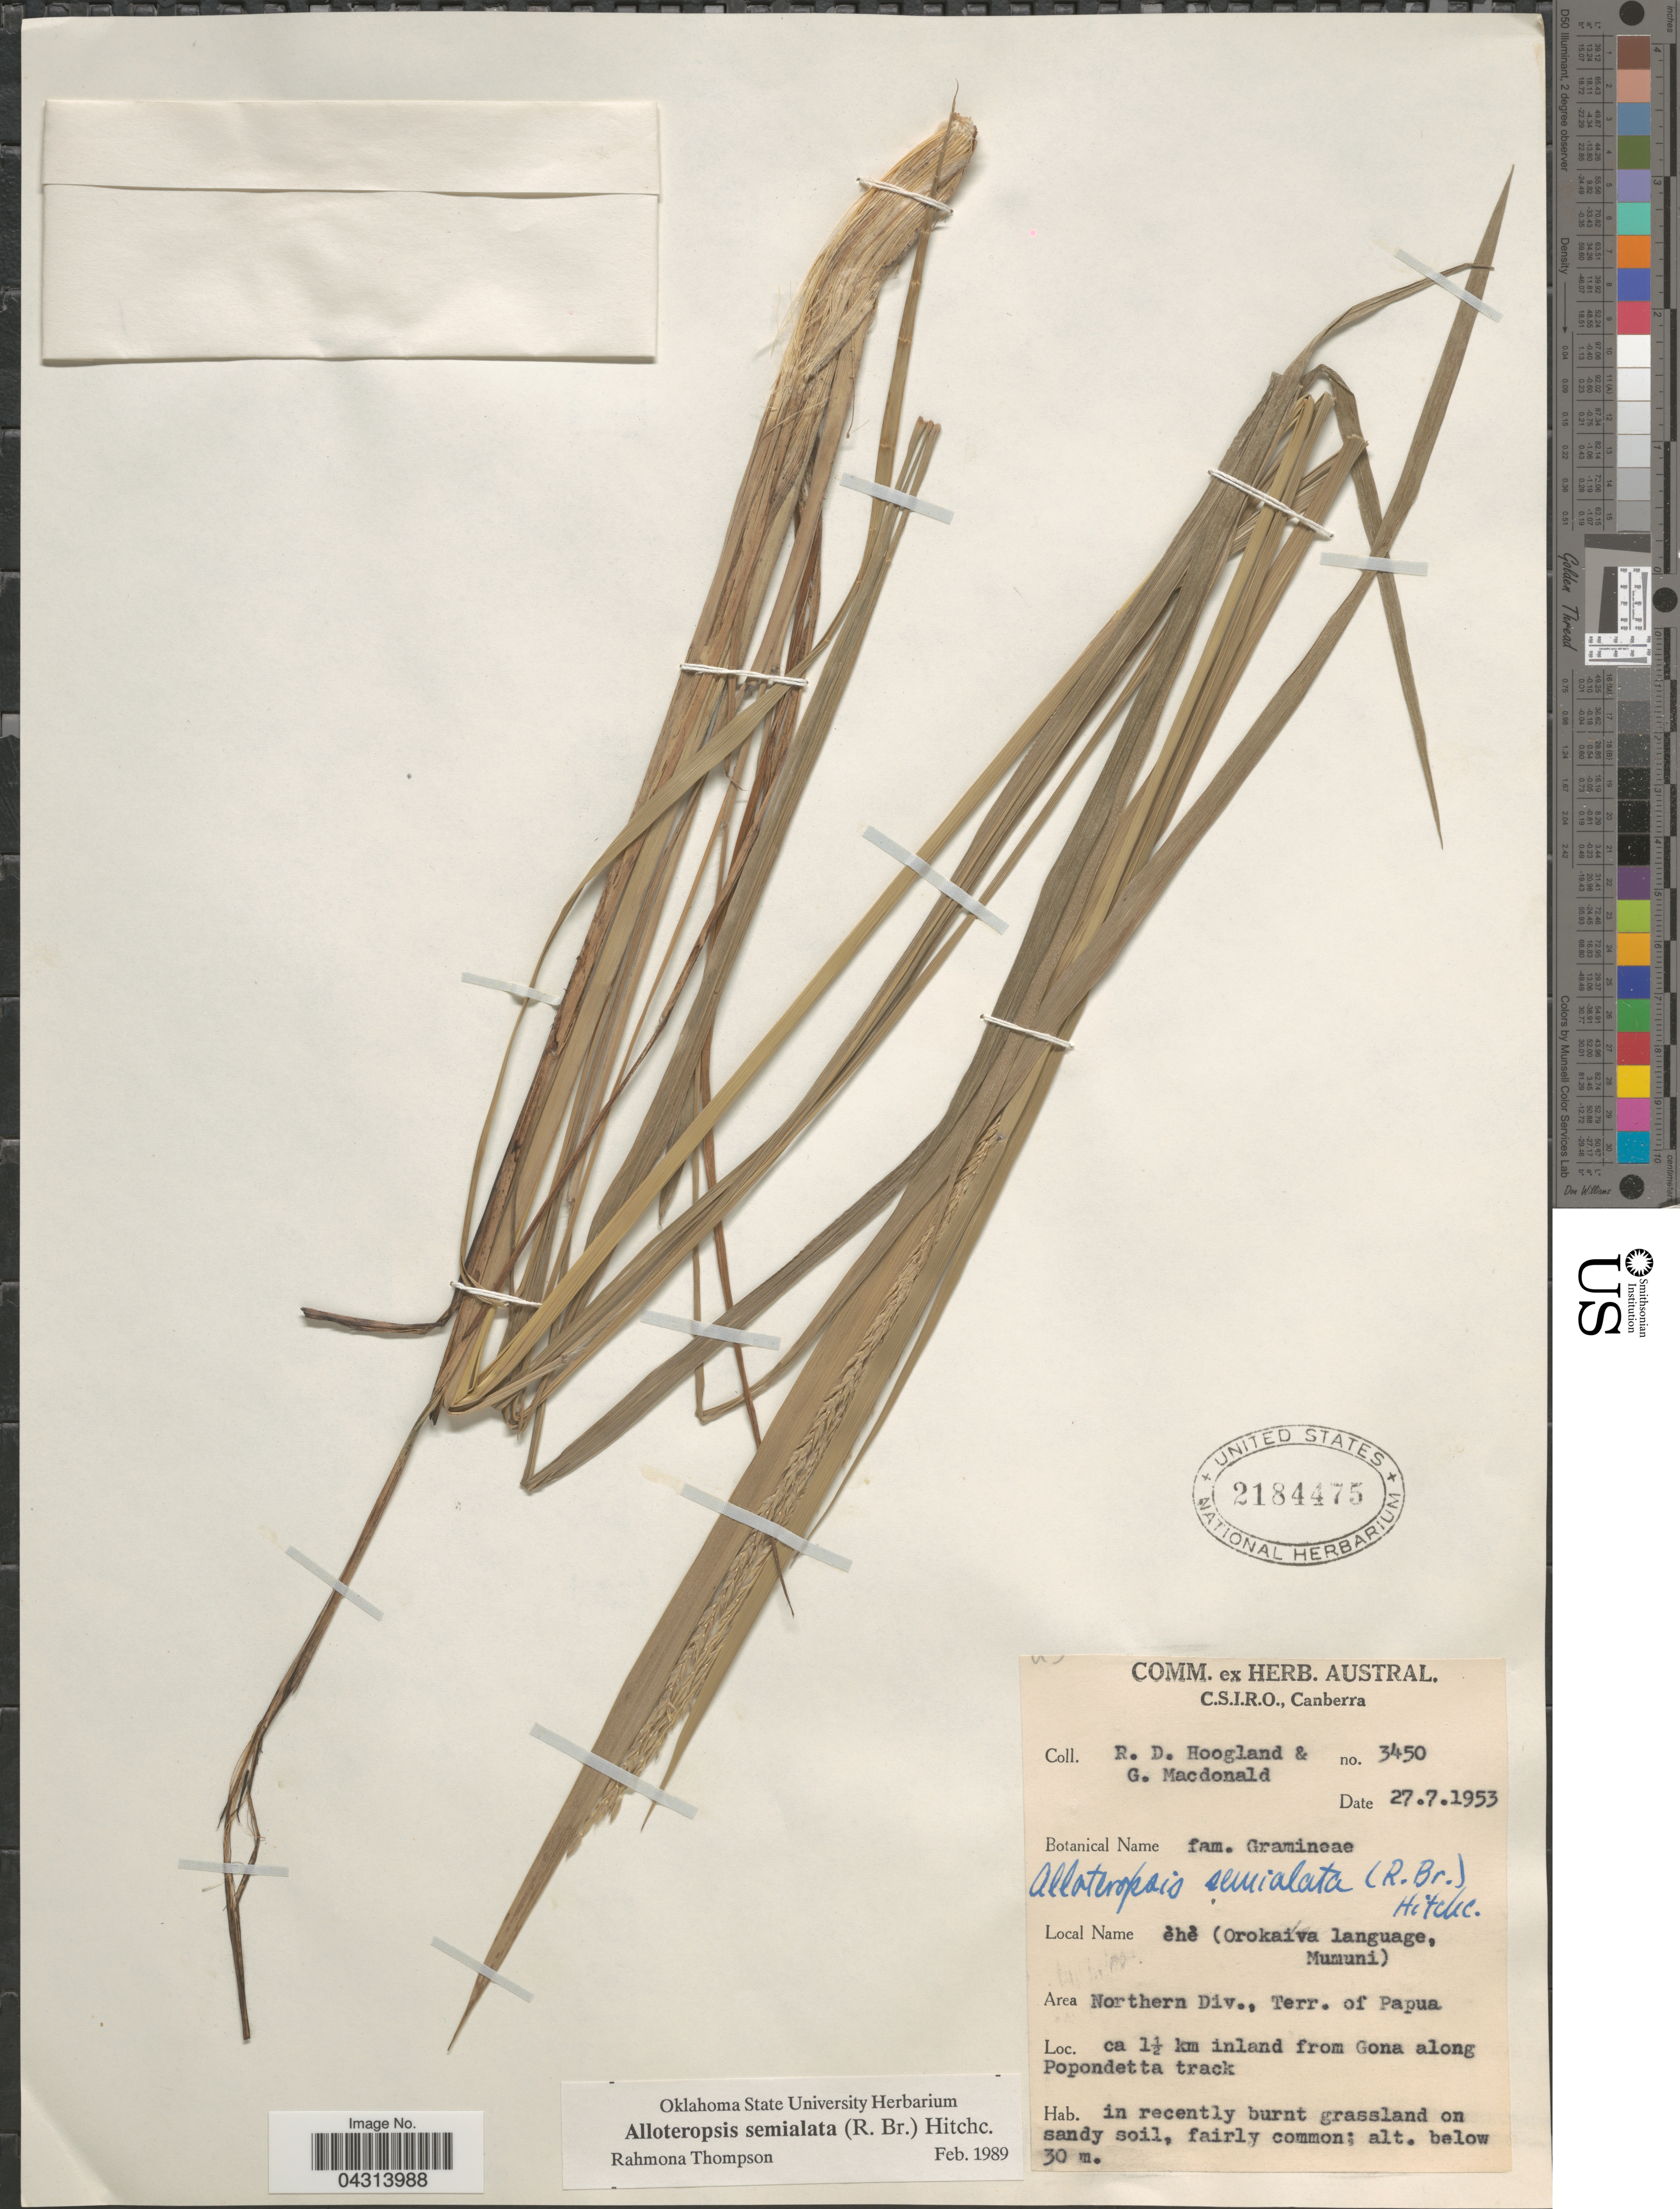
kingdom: Plantae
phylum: Tracheophyta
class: Liliopsida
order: Poales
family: Poaceae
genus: Alloteropsis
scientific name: Alloteropsis semialata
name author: (R. Br.) Hitchc.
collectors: R. D. Hoogland & G. Macdonald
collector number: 3450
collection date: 1953-07-27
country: Indonesia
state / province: Papua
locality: Northern Div. Ca 1 1/2 km inland from Gona along Popondetta track.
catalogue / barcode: US 2184475